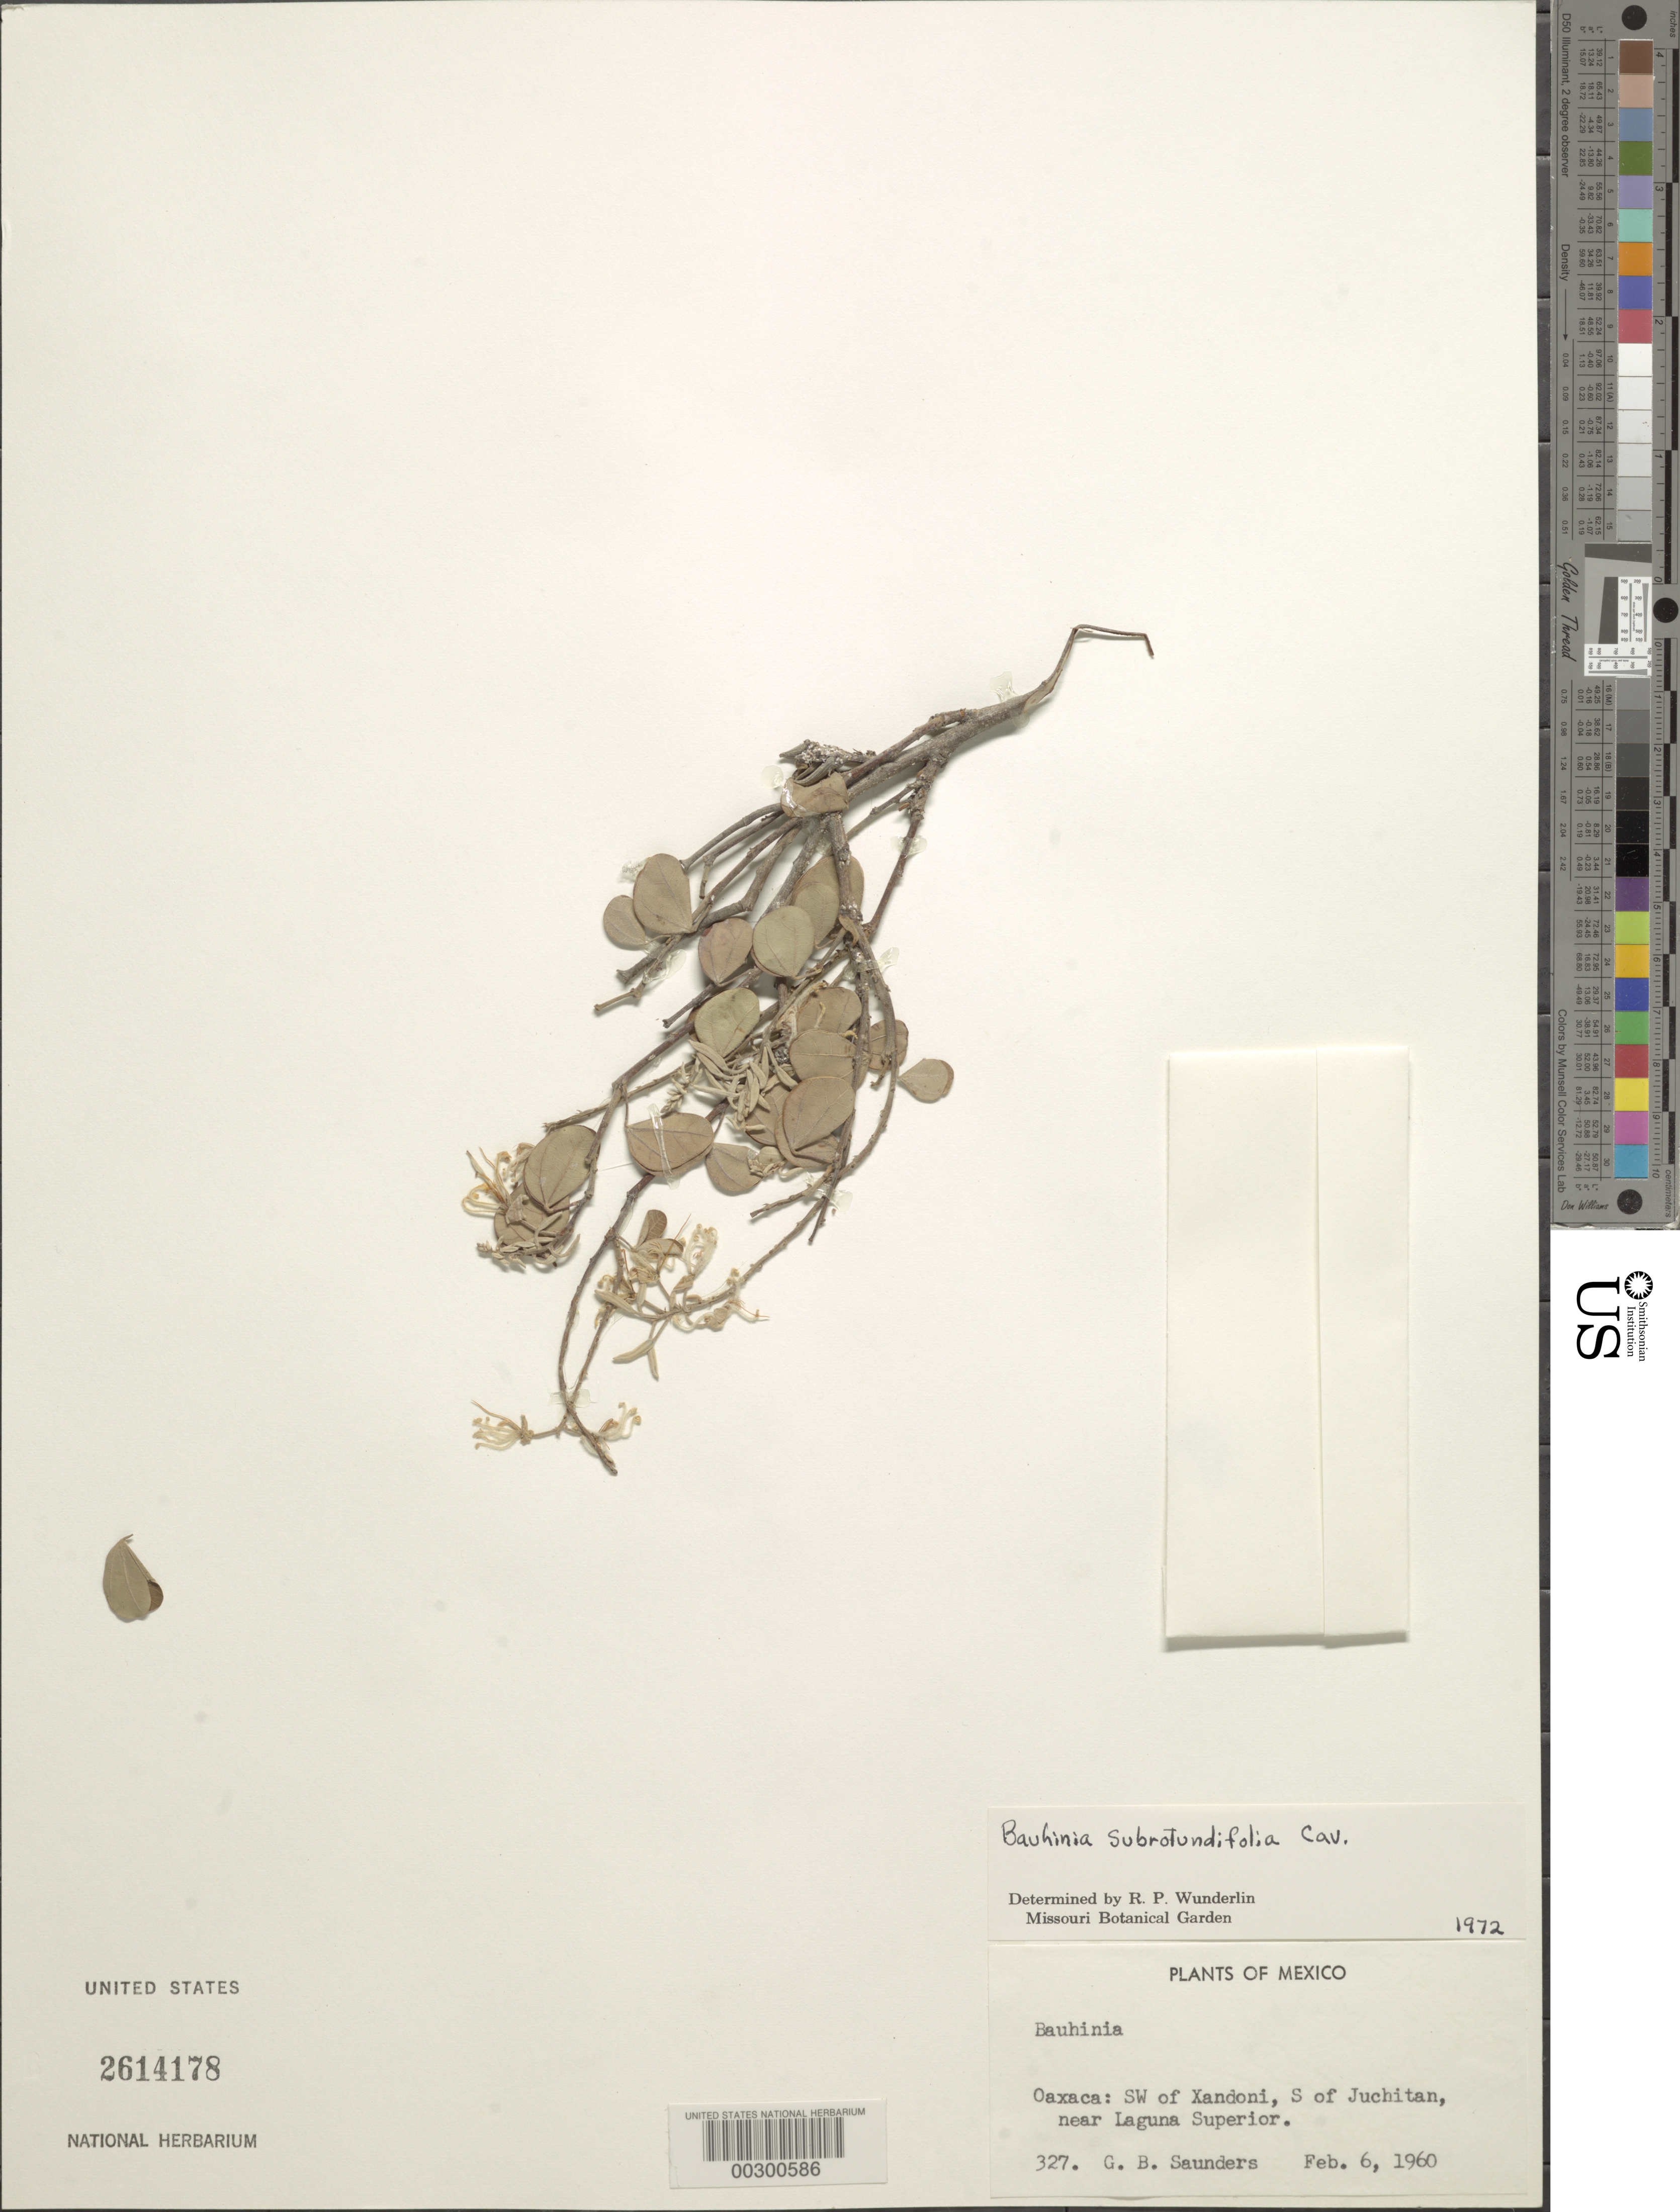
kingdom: Plantae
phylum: Tracheophyta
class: Magnoliopsida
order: Fabales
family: Fabaceae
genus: Bauhinia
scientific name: Bauhinia subrotundifolia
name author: Cav.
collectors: G. B. Saunders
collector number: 327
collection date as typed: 06 Feb 1960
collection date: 1960-02-06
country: Mexico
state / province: Oaxaca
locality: Sw of xandoni, S of Juchitan, near laguna superior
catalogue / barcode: US 2614178